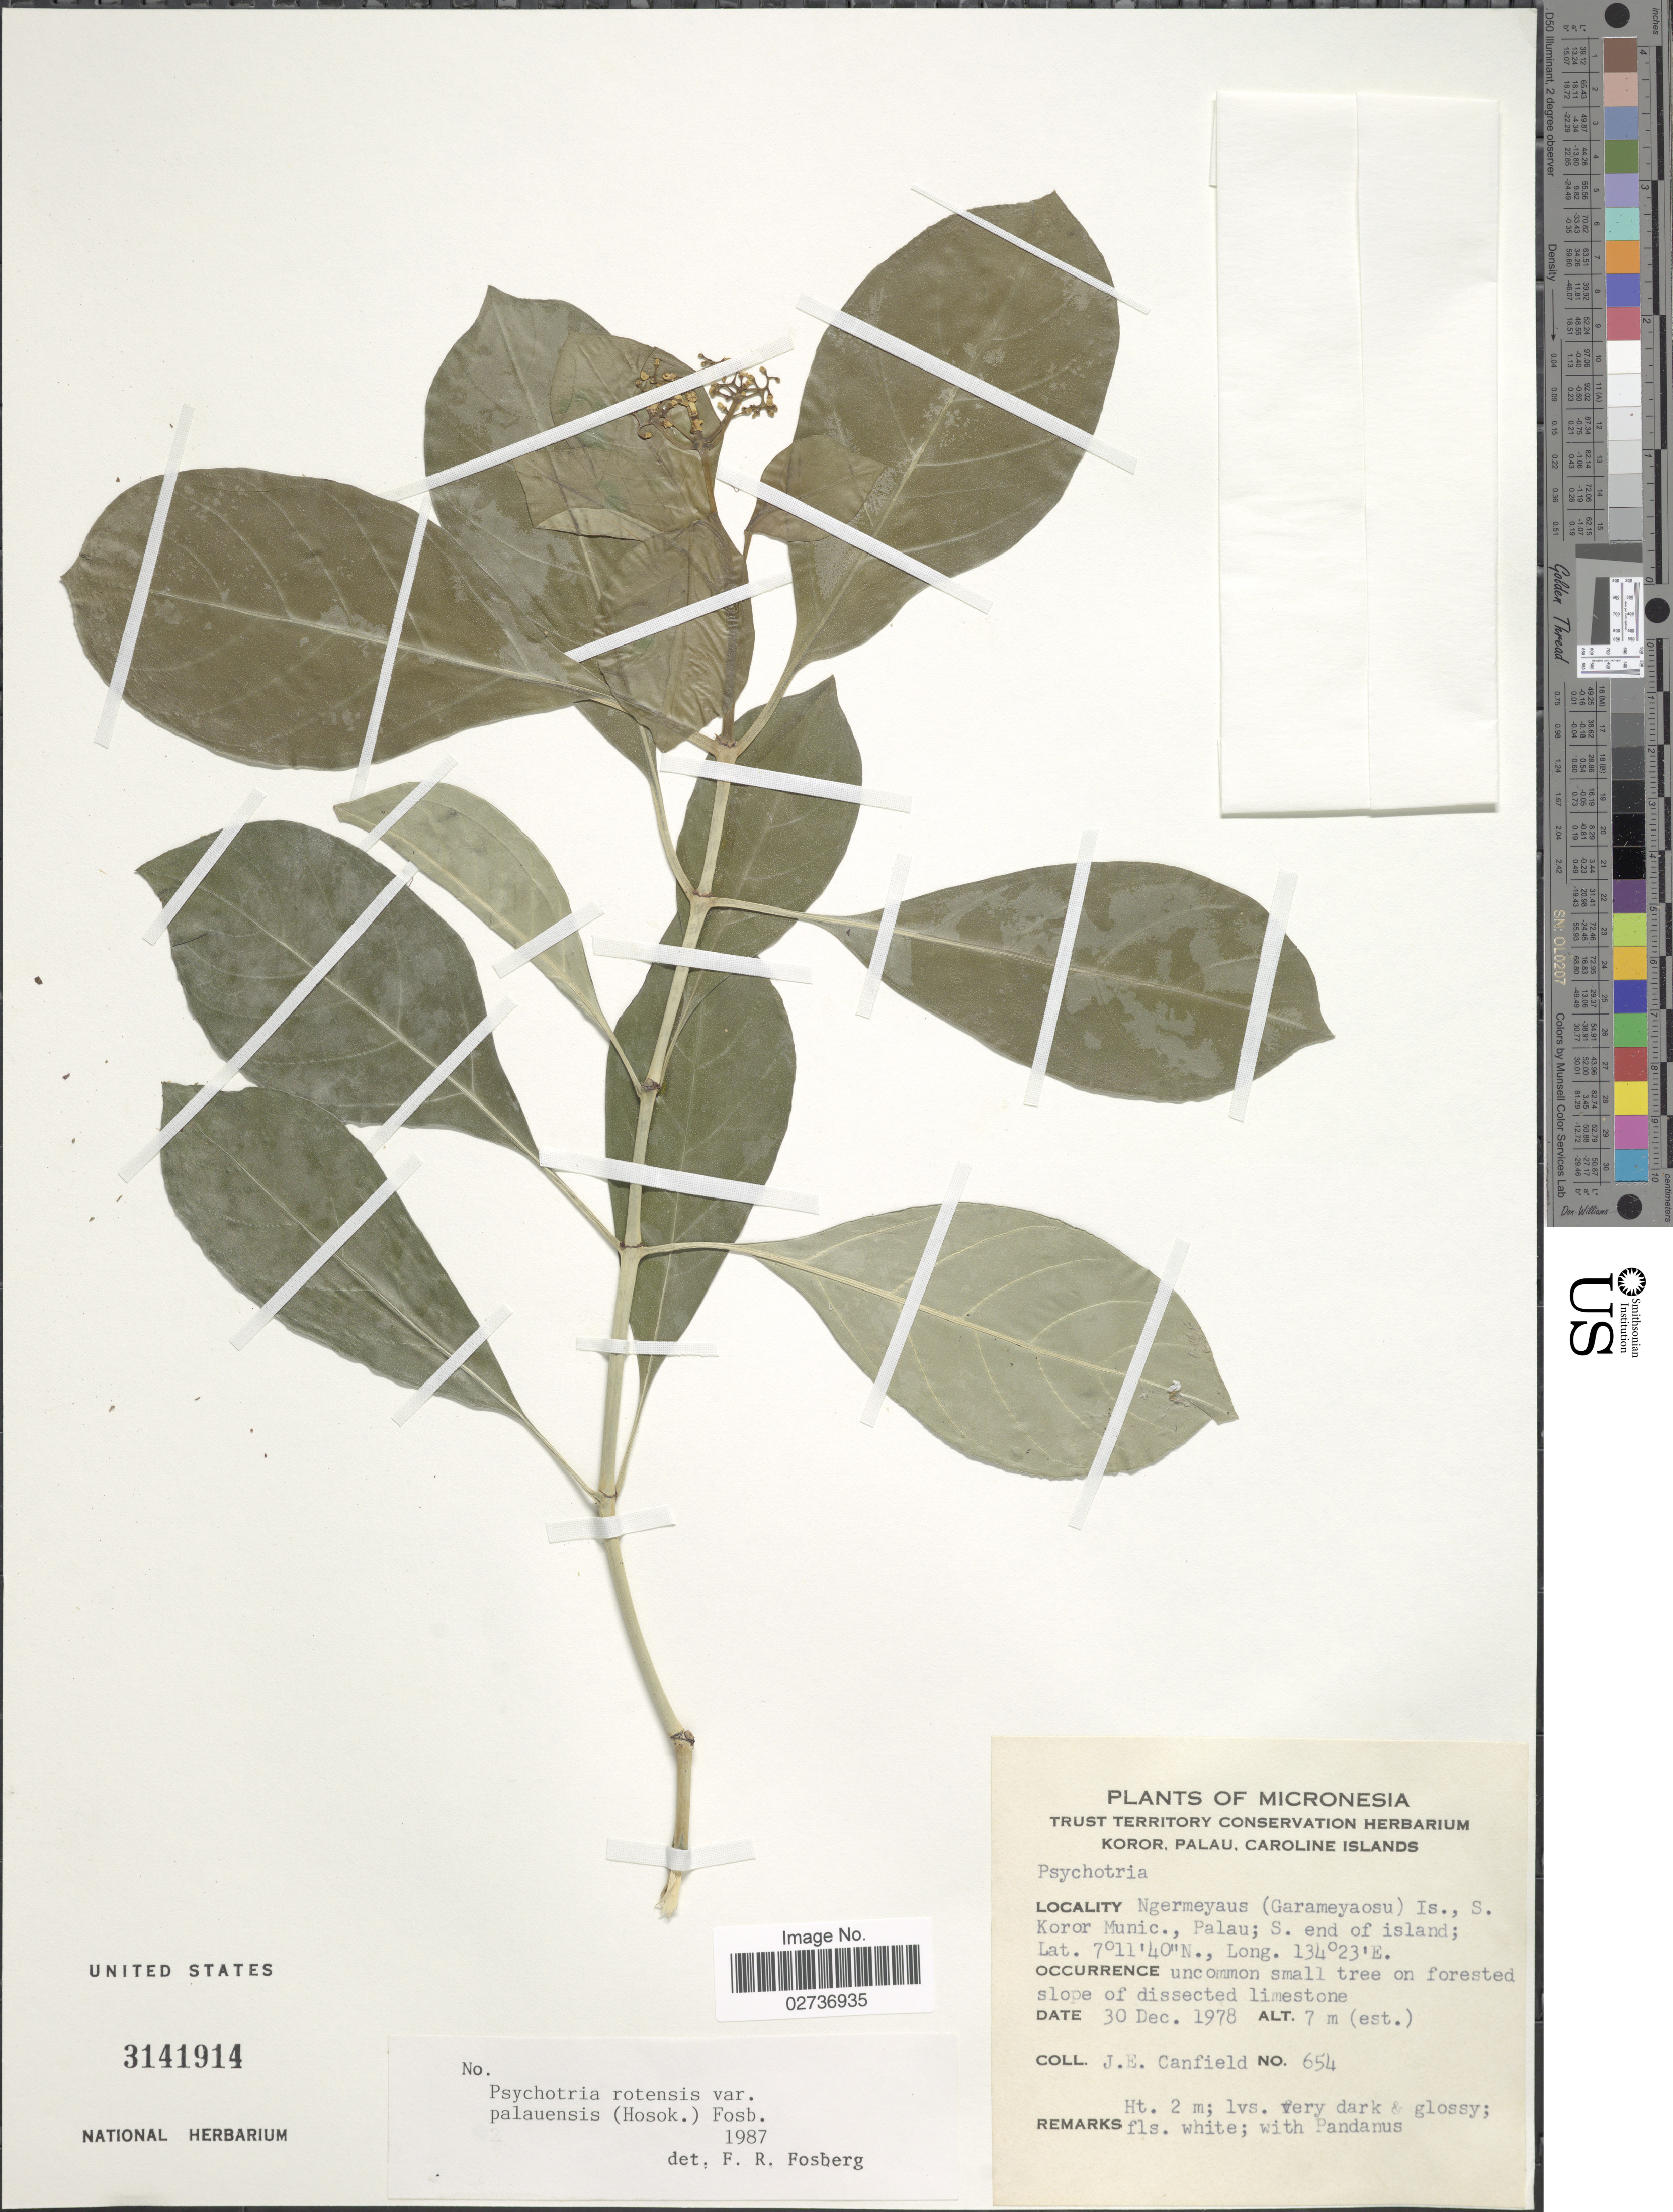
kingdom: Plantae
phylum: Tracheophyta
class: Magnoliopsida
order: Gentianales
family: Rubiaceae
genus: Psychotria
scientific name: Psychotria rotensis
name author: Kaneh.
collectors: J. E. Canfield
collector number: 654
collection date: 1978-12-30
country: Palau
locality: Ngermeyaus (Garameyaosu) Is.; S. Koror Munic., Palau; S. end of island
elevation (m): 7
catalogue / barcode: US 3141914